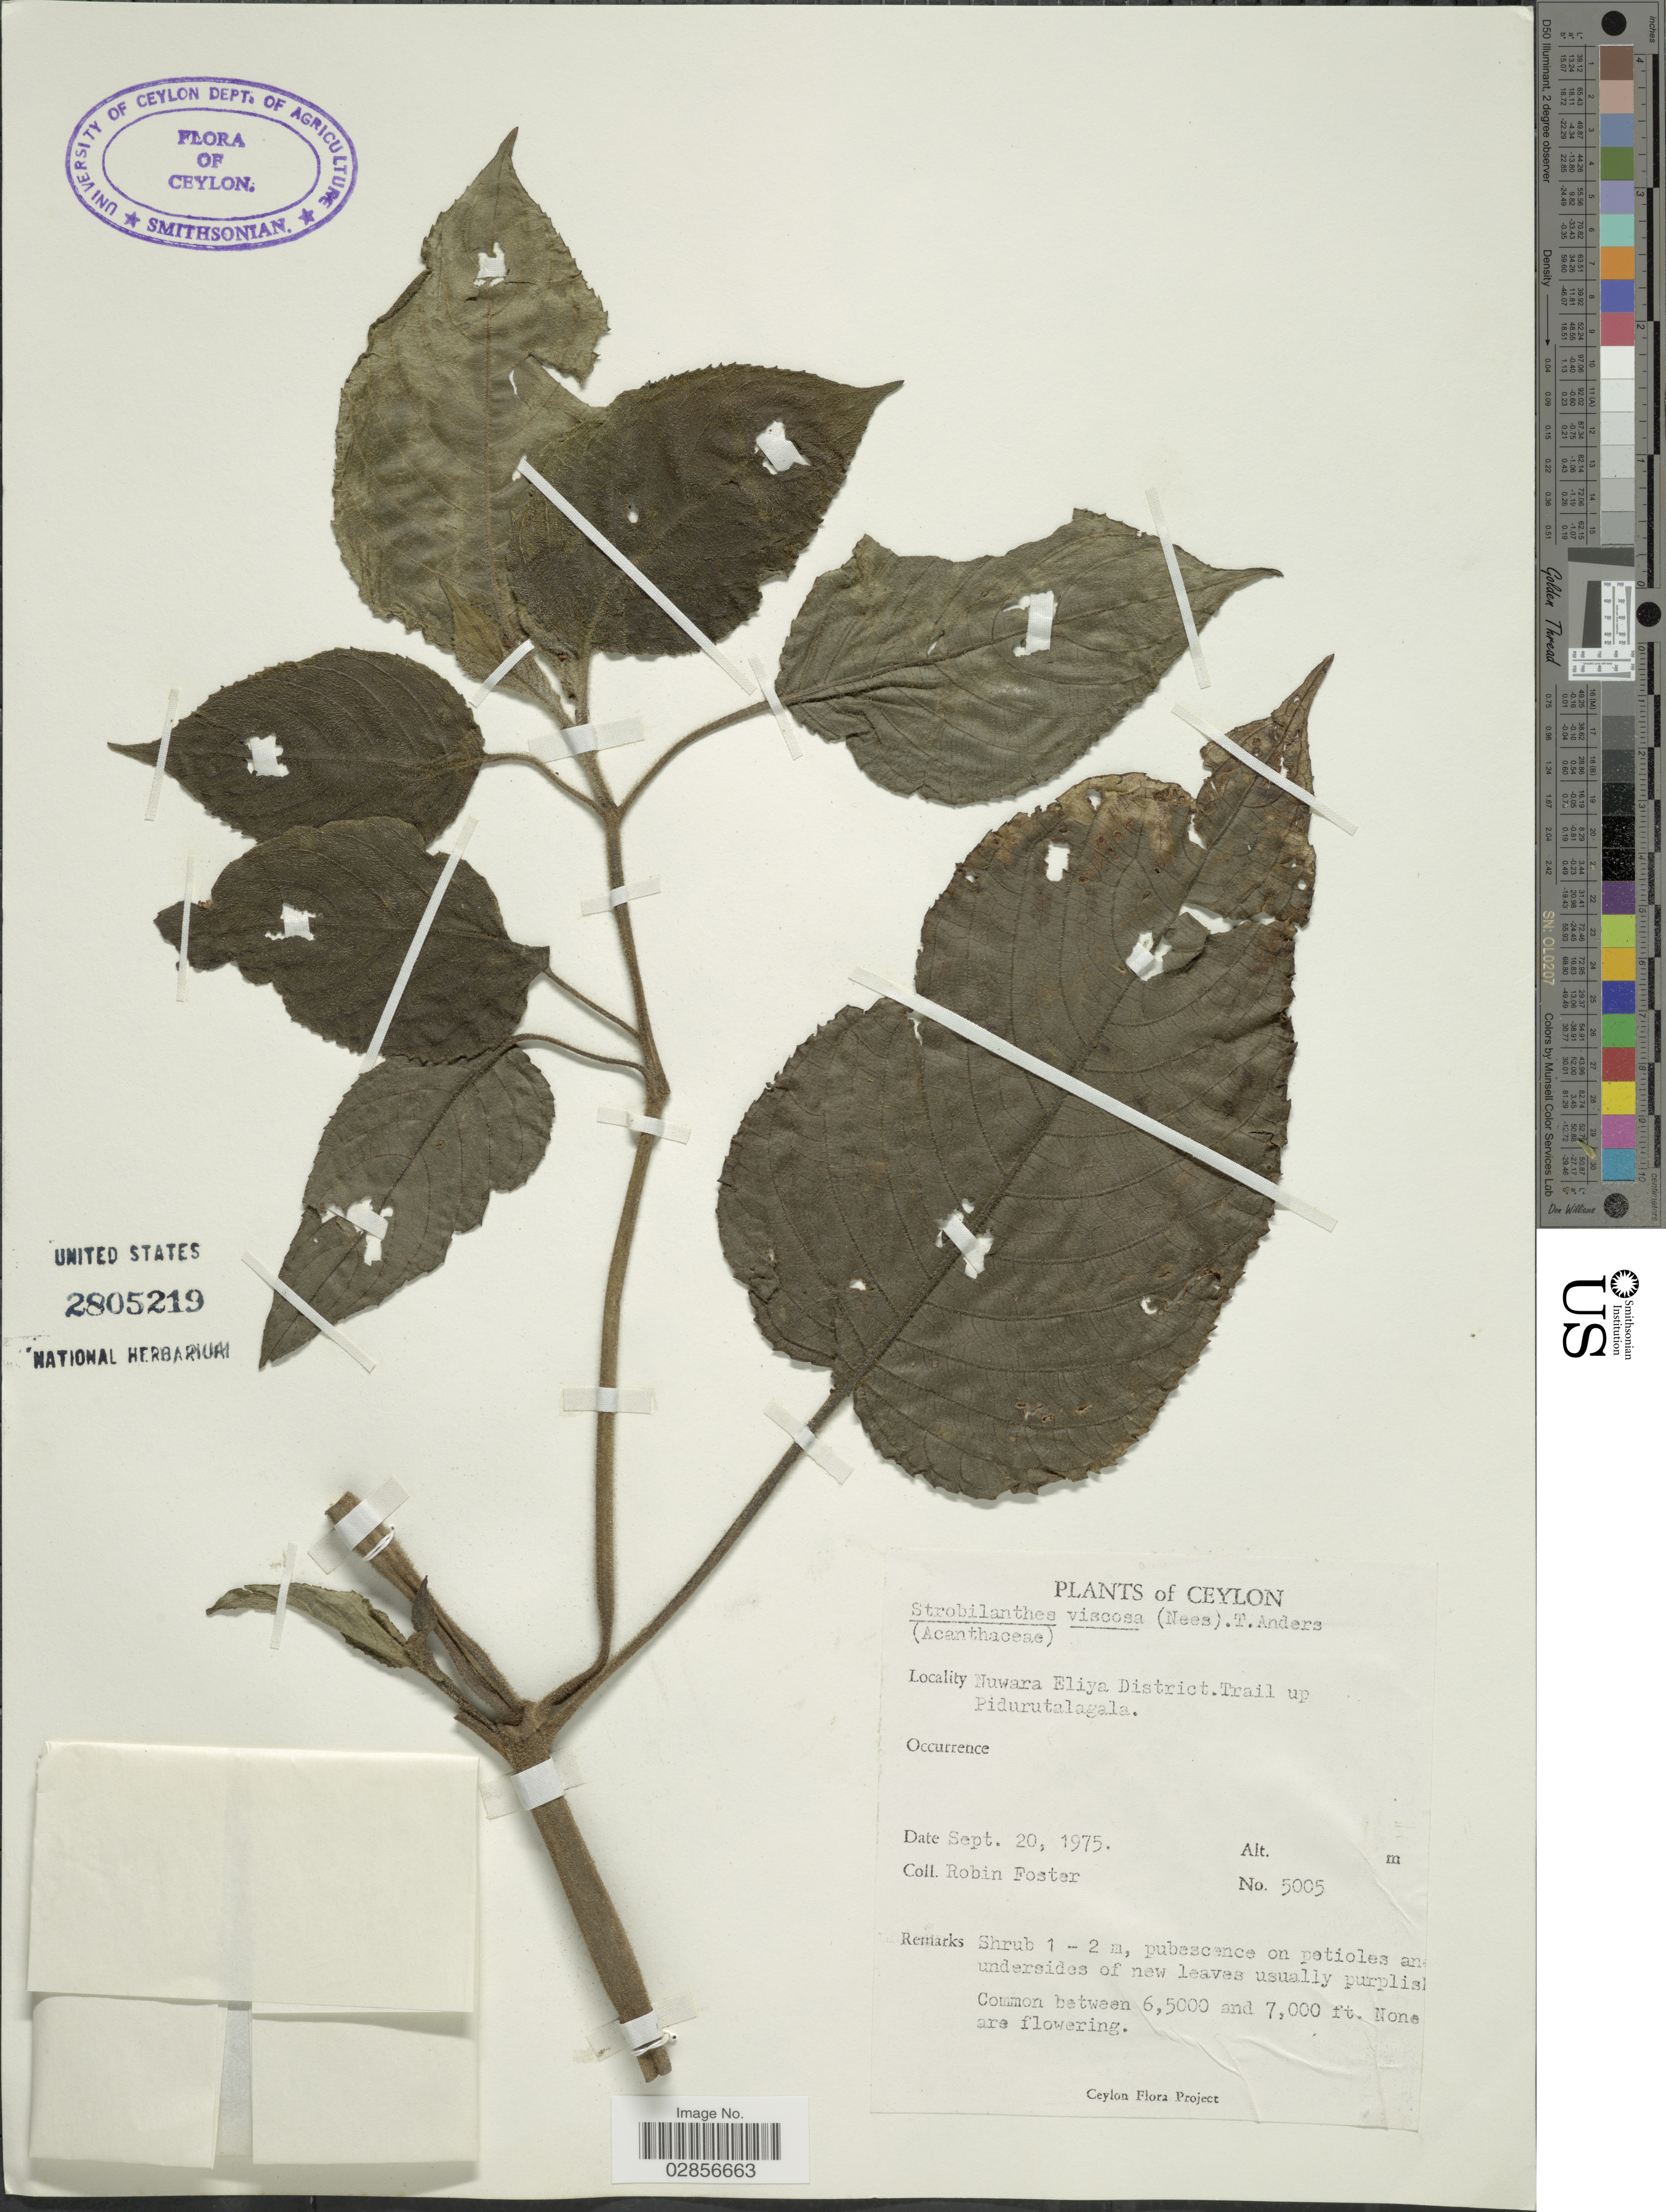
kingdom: Plantae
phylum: Tracheophyta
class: Magnoliopsida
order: Lamiales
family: Acanthaceae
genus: Strobilanthes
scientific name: Strobilanthes viscosa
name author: T. Anderson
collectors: R. B. Foster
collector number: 5005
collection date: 1975-09-20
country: Sri Lanka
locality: Ceylon, Nuwara Eliya District. Trail up Pidurutalagala.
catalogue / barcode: US 2805219